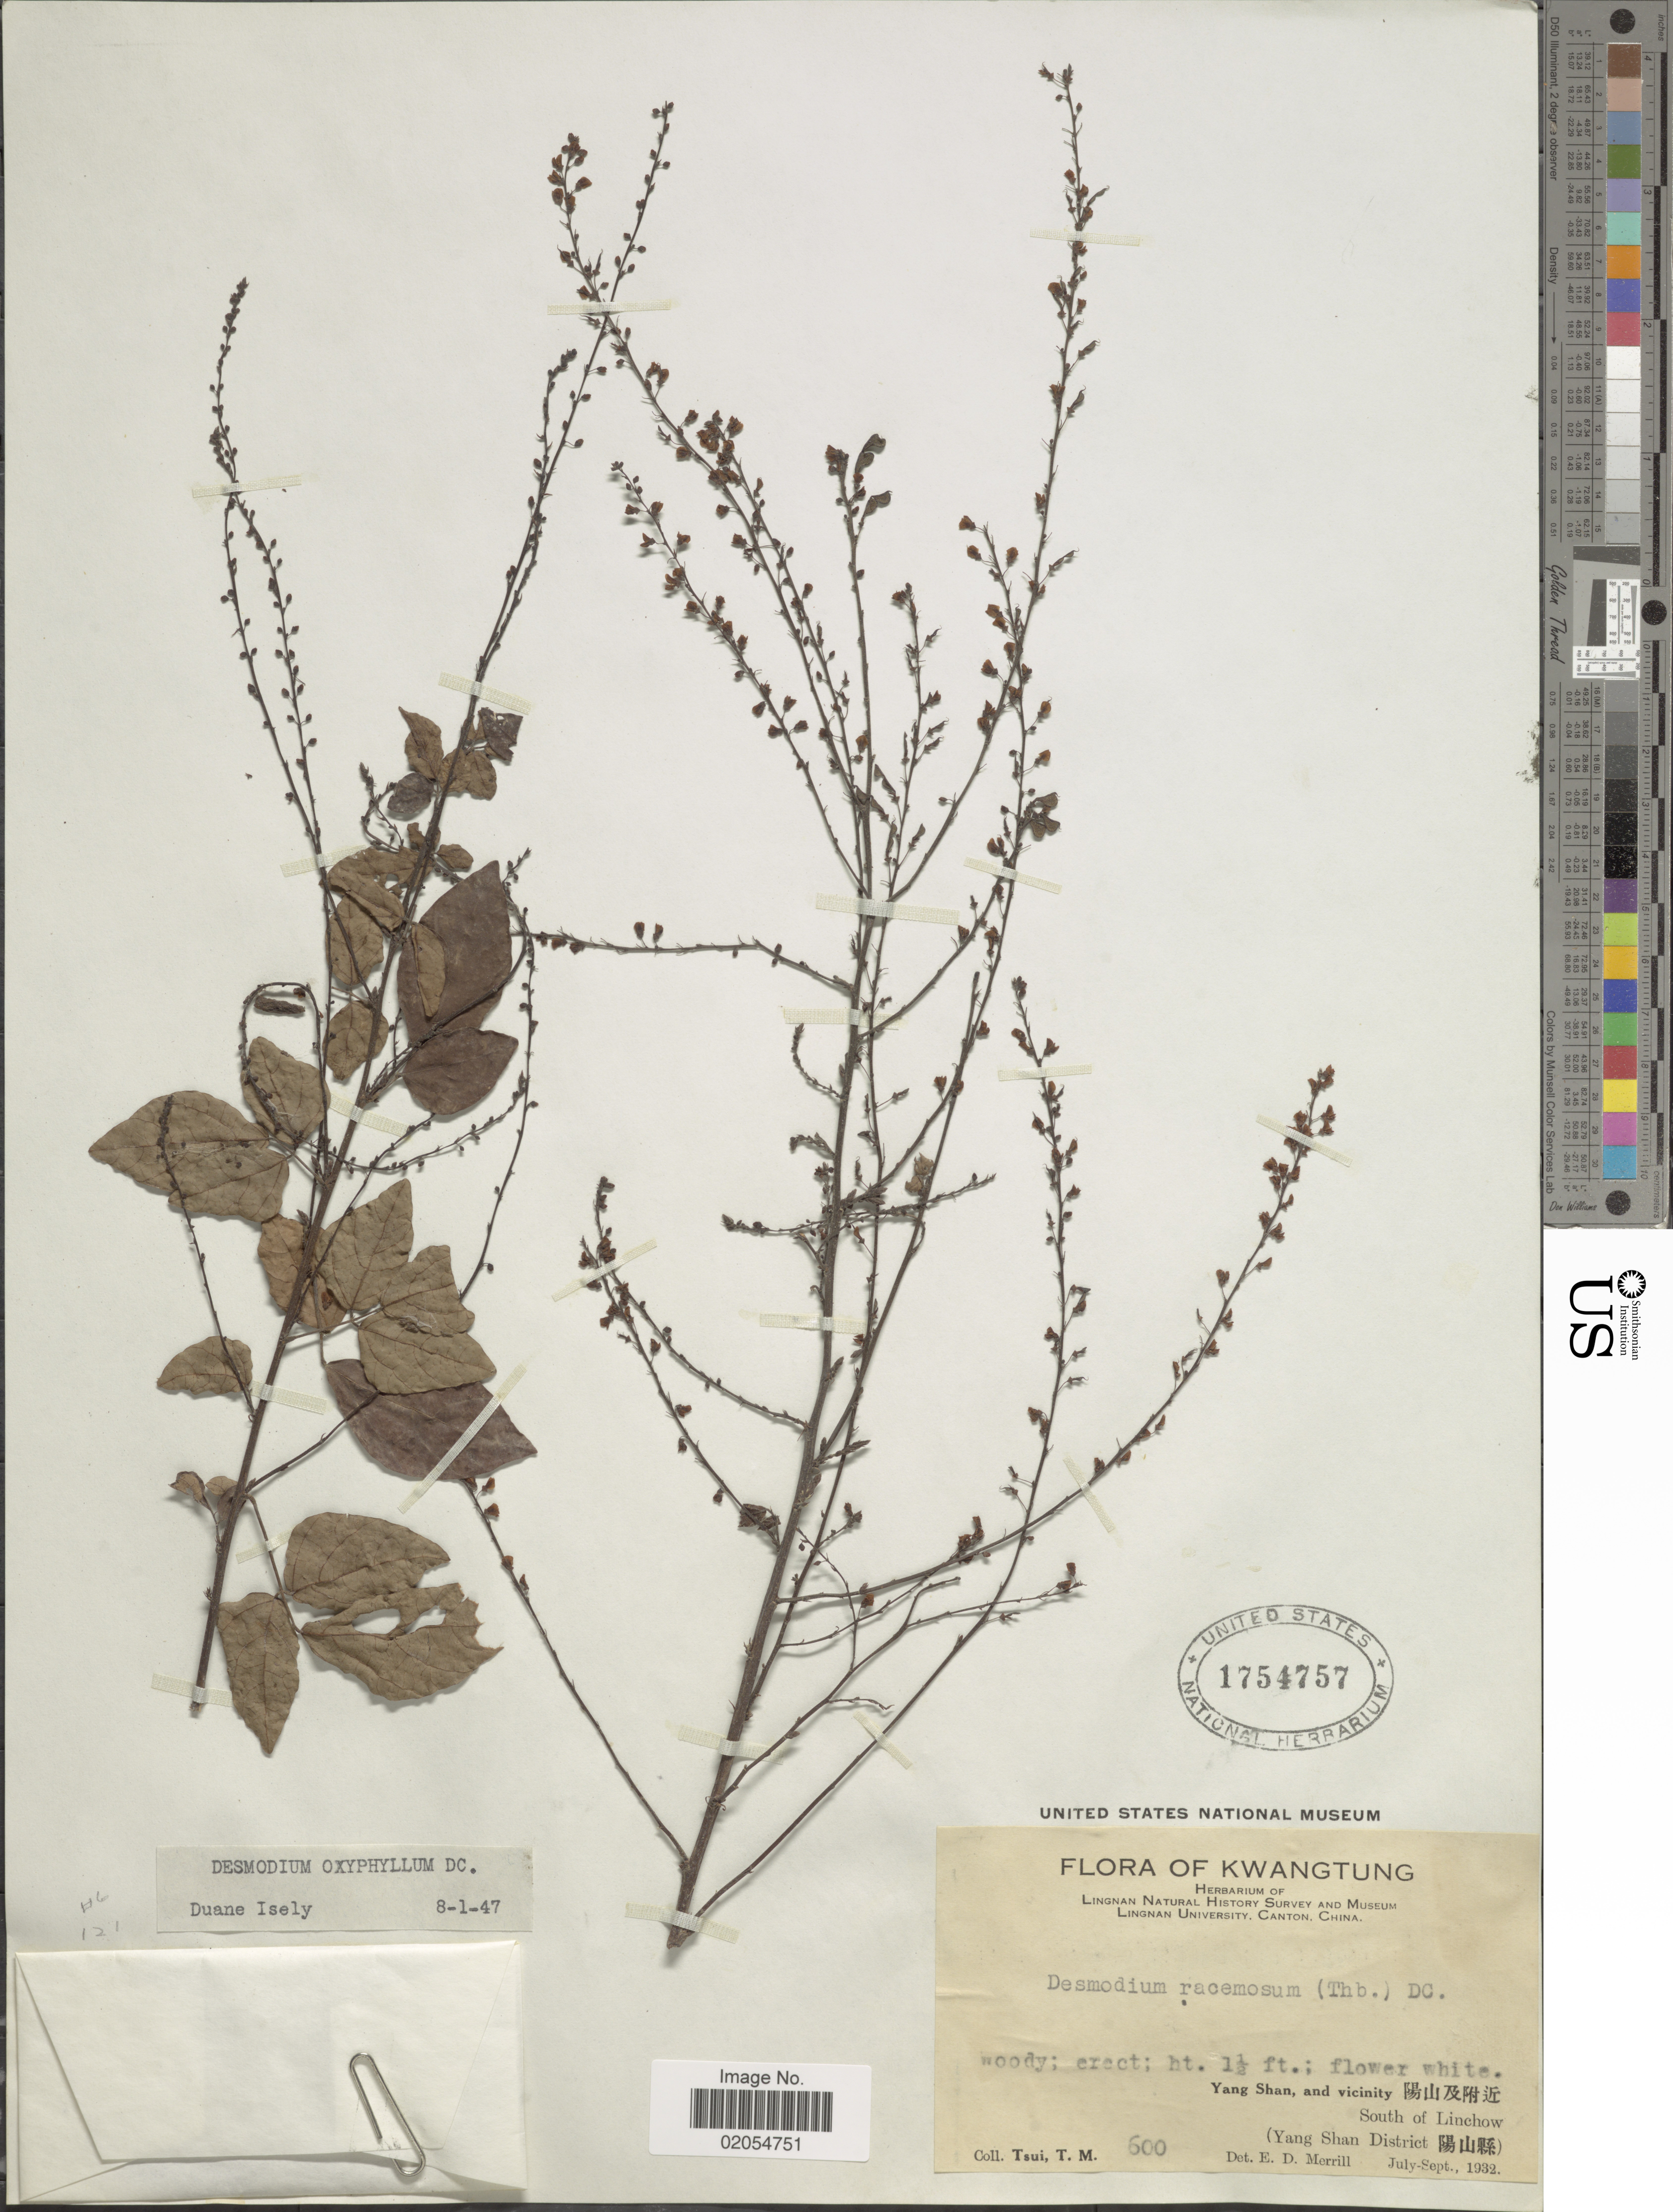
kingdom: Plantae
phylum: Tracheophyta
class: Magnoliopsida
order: Fabales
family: Fabaceae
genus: Hylodesmum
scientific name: Hylodesmum podocarpum subsp. oxyphyllum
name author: (DC.) H. Ohashi & R.R. Mill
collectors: T. Tsui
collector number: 600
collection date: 1932-07/1932-09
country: China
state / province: Guangdong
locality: Yang Shan, and vicinity. South of Linchow (Yang Shan District)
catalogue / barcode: US 1754757